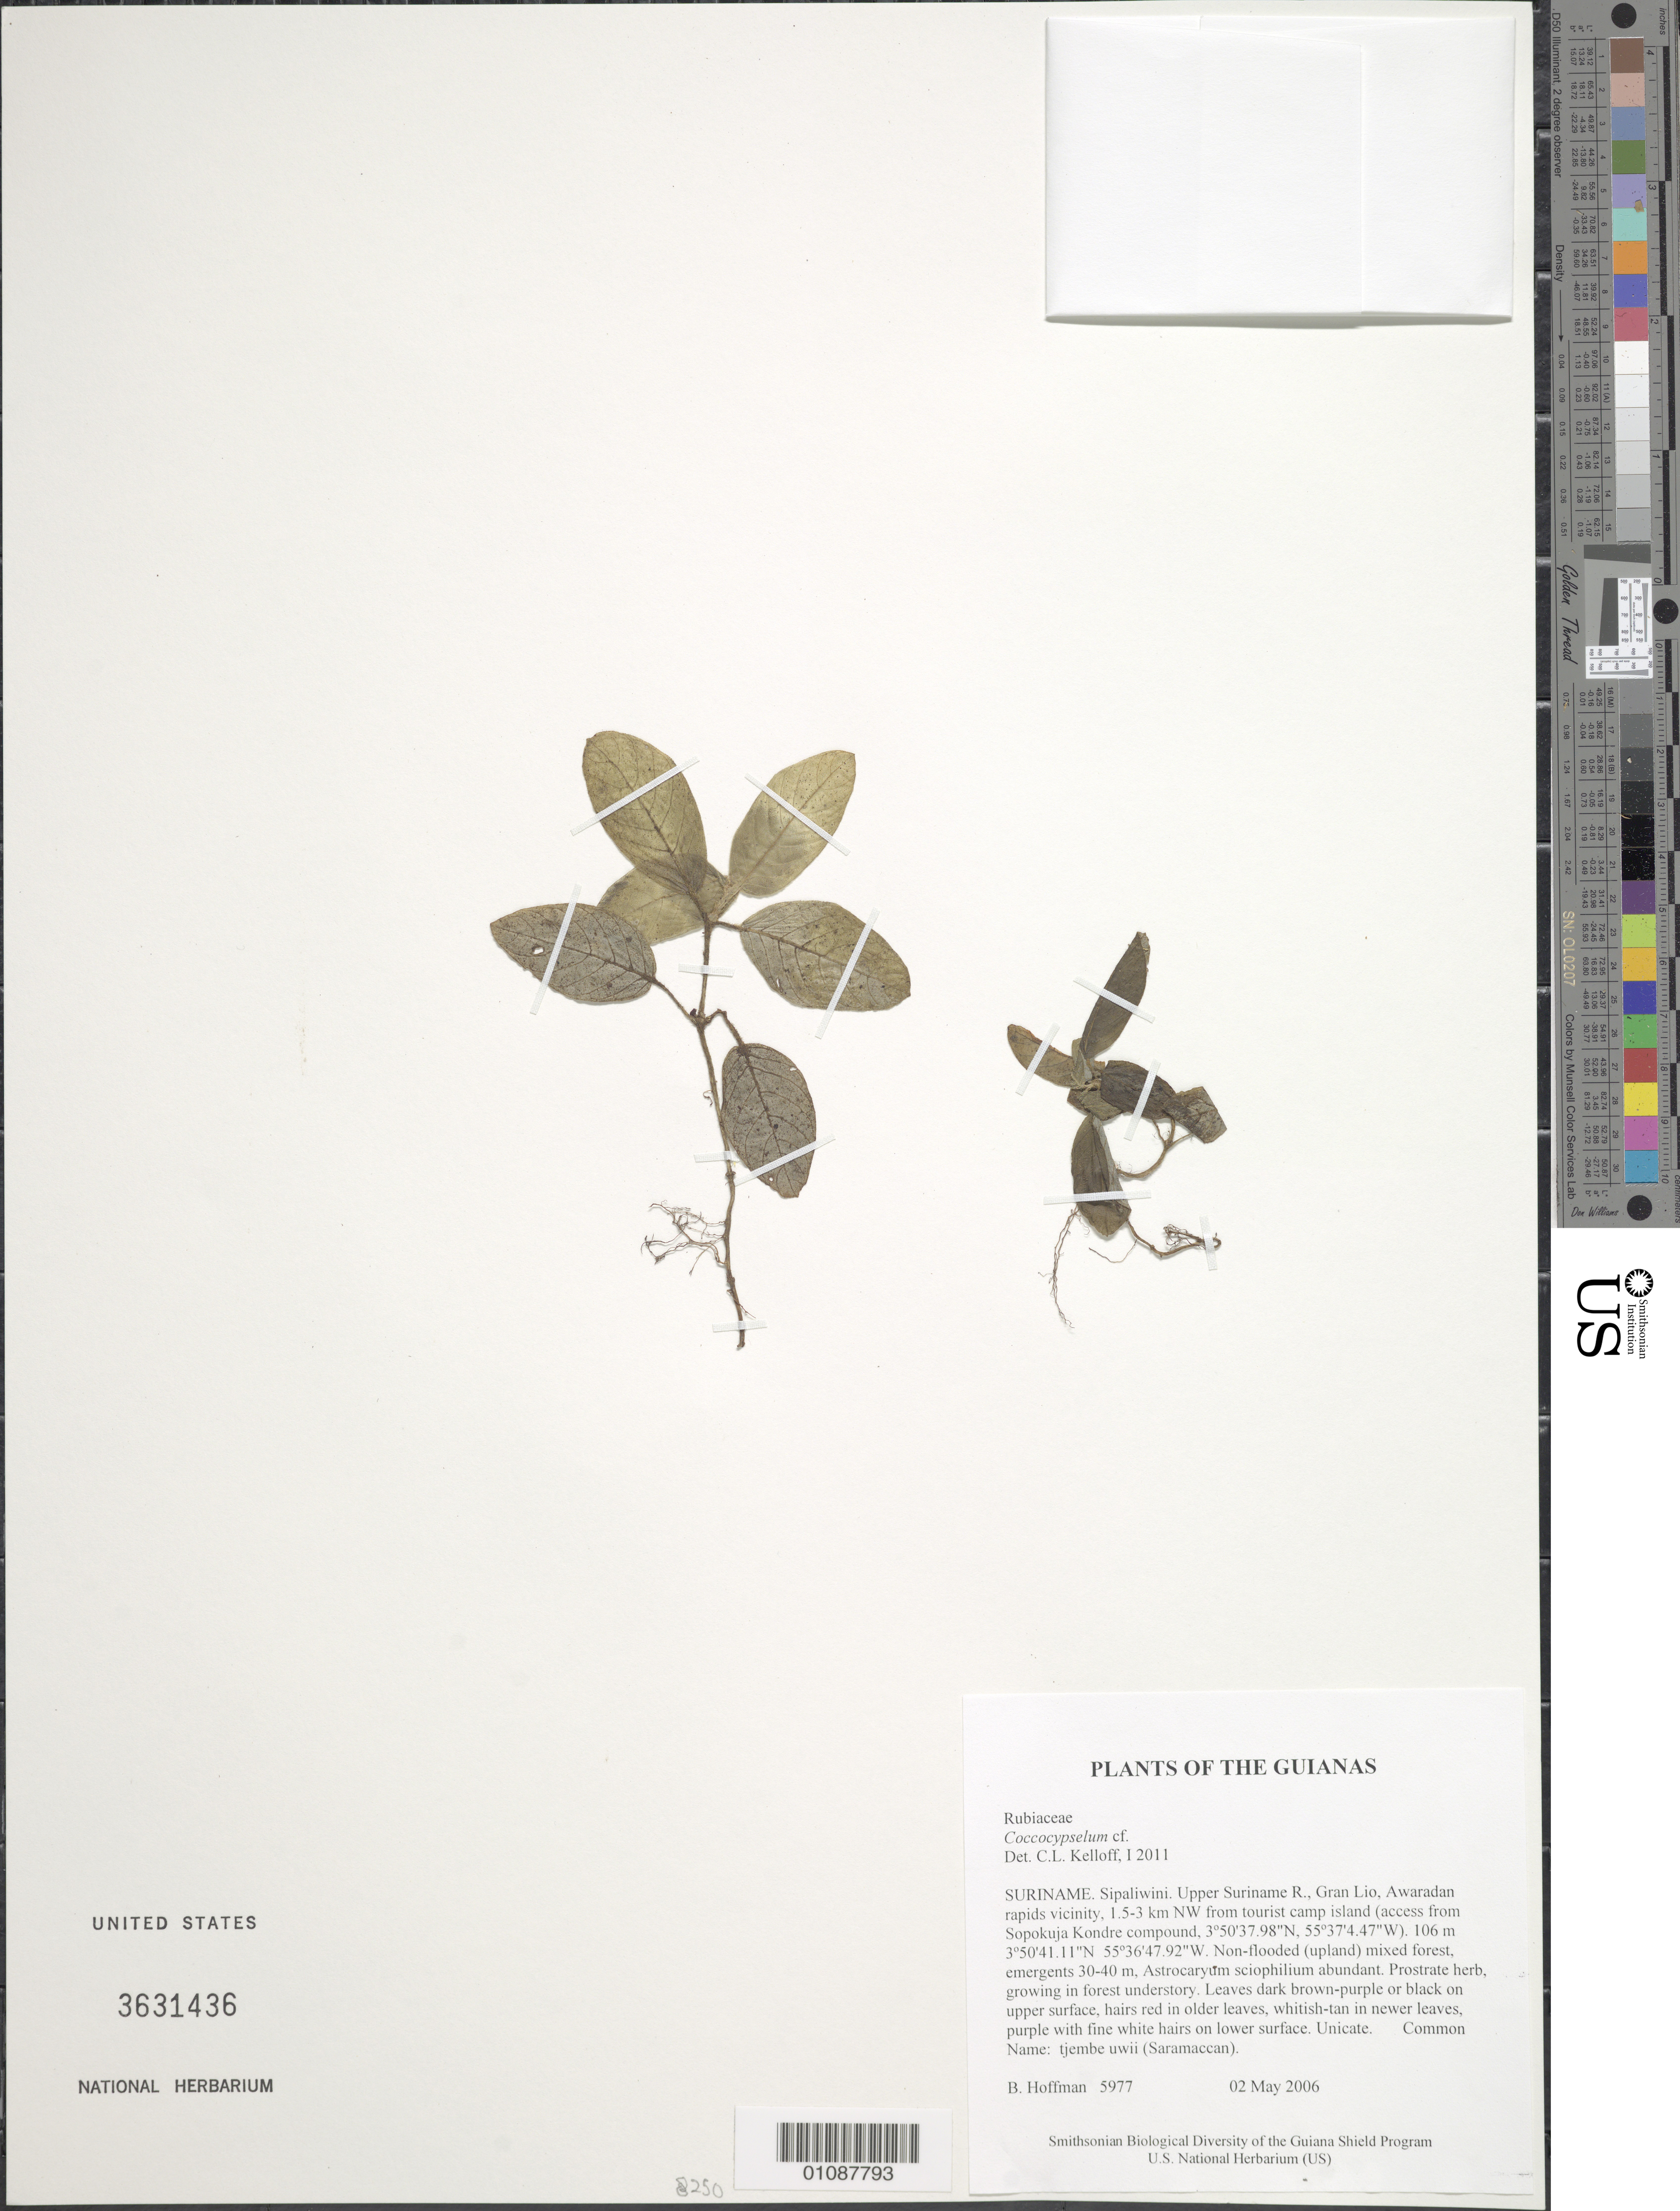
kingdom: Plantae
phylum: Tracheophyta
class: Magnoliopsida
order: Gentianales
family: Rubiaceae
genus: Coccocypselum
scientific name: Coccocypselum sp.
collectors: B. Hoffman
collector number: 5977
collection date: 2006-05-02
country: Suriname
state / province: Sipaliwini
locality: Suriname, Sipaliwini, Upper Suriname R., Gran Lio, Awardan rapids vicinity, 1.5-3 km NW from tourist camp Island (acess from Sopokuja Kondre compound)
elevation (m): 106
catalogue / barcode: US 3631436